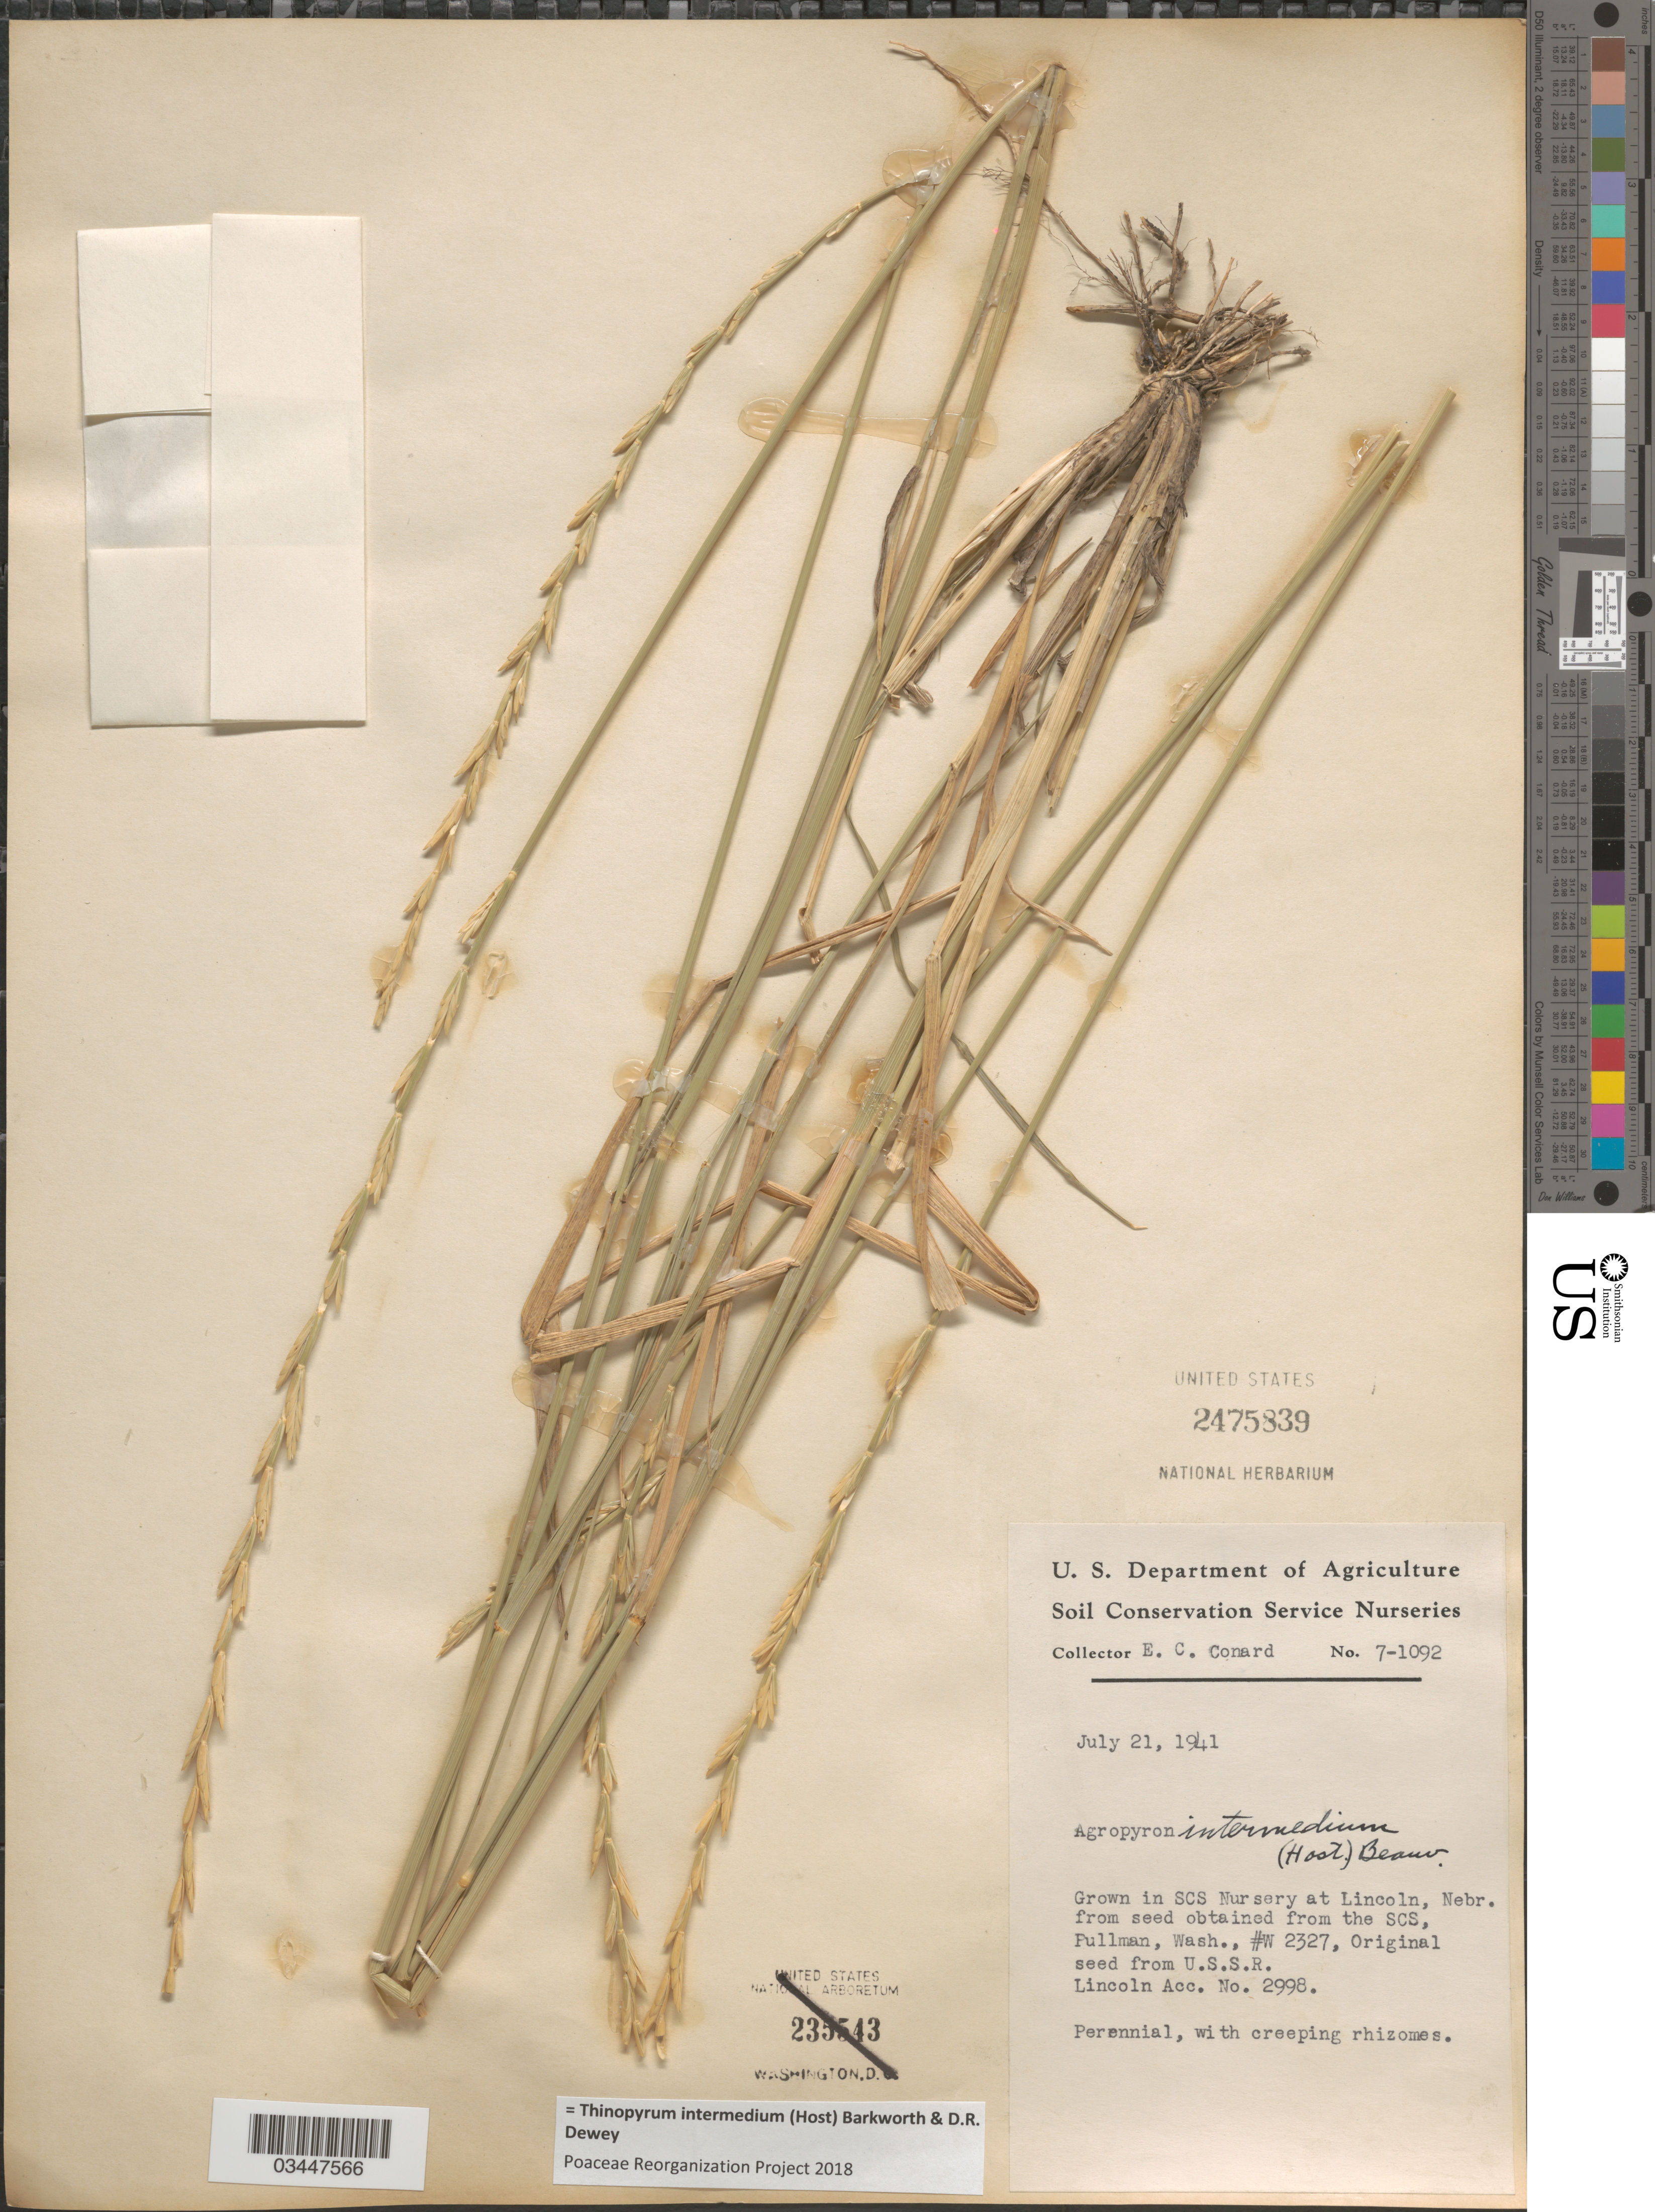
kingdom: Plantae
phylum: Tracheophyta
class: Liliopsida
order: Poales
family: Poaceae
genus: Thinopyrum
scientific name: Thinopyrum intermedium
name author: (Host) Barkworth & Dewey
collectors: E. Conard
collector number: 7-1092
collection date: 1941-07-21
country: United States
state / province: Nebraska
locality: In SCS Nursery at Lincoln.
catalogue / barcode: US 2475839